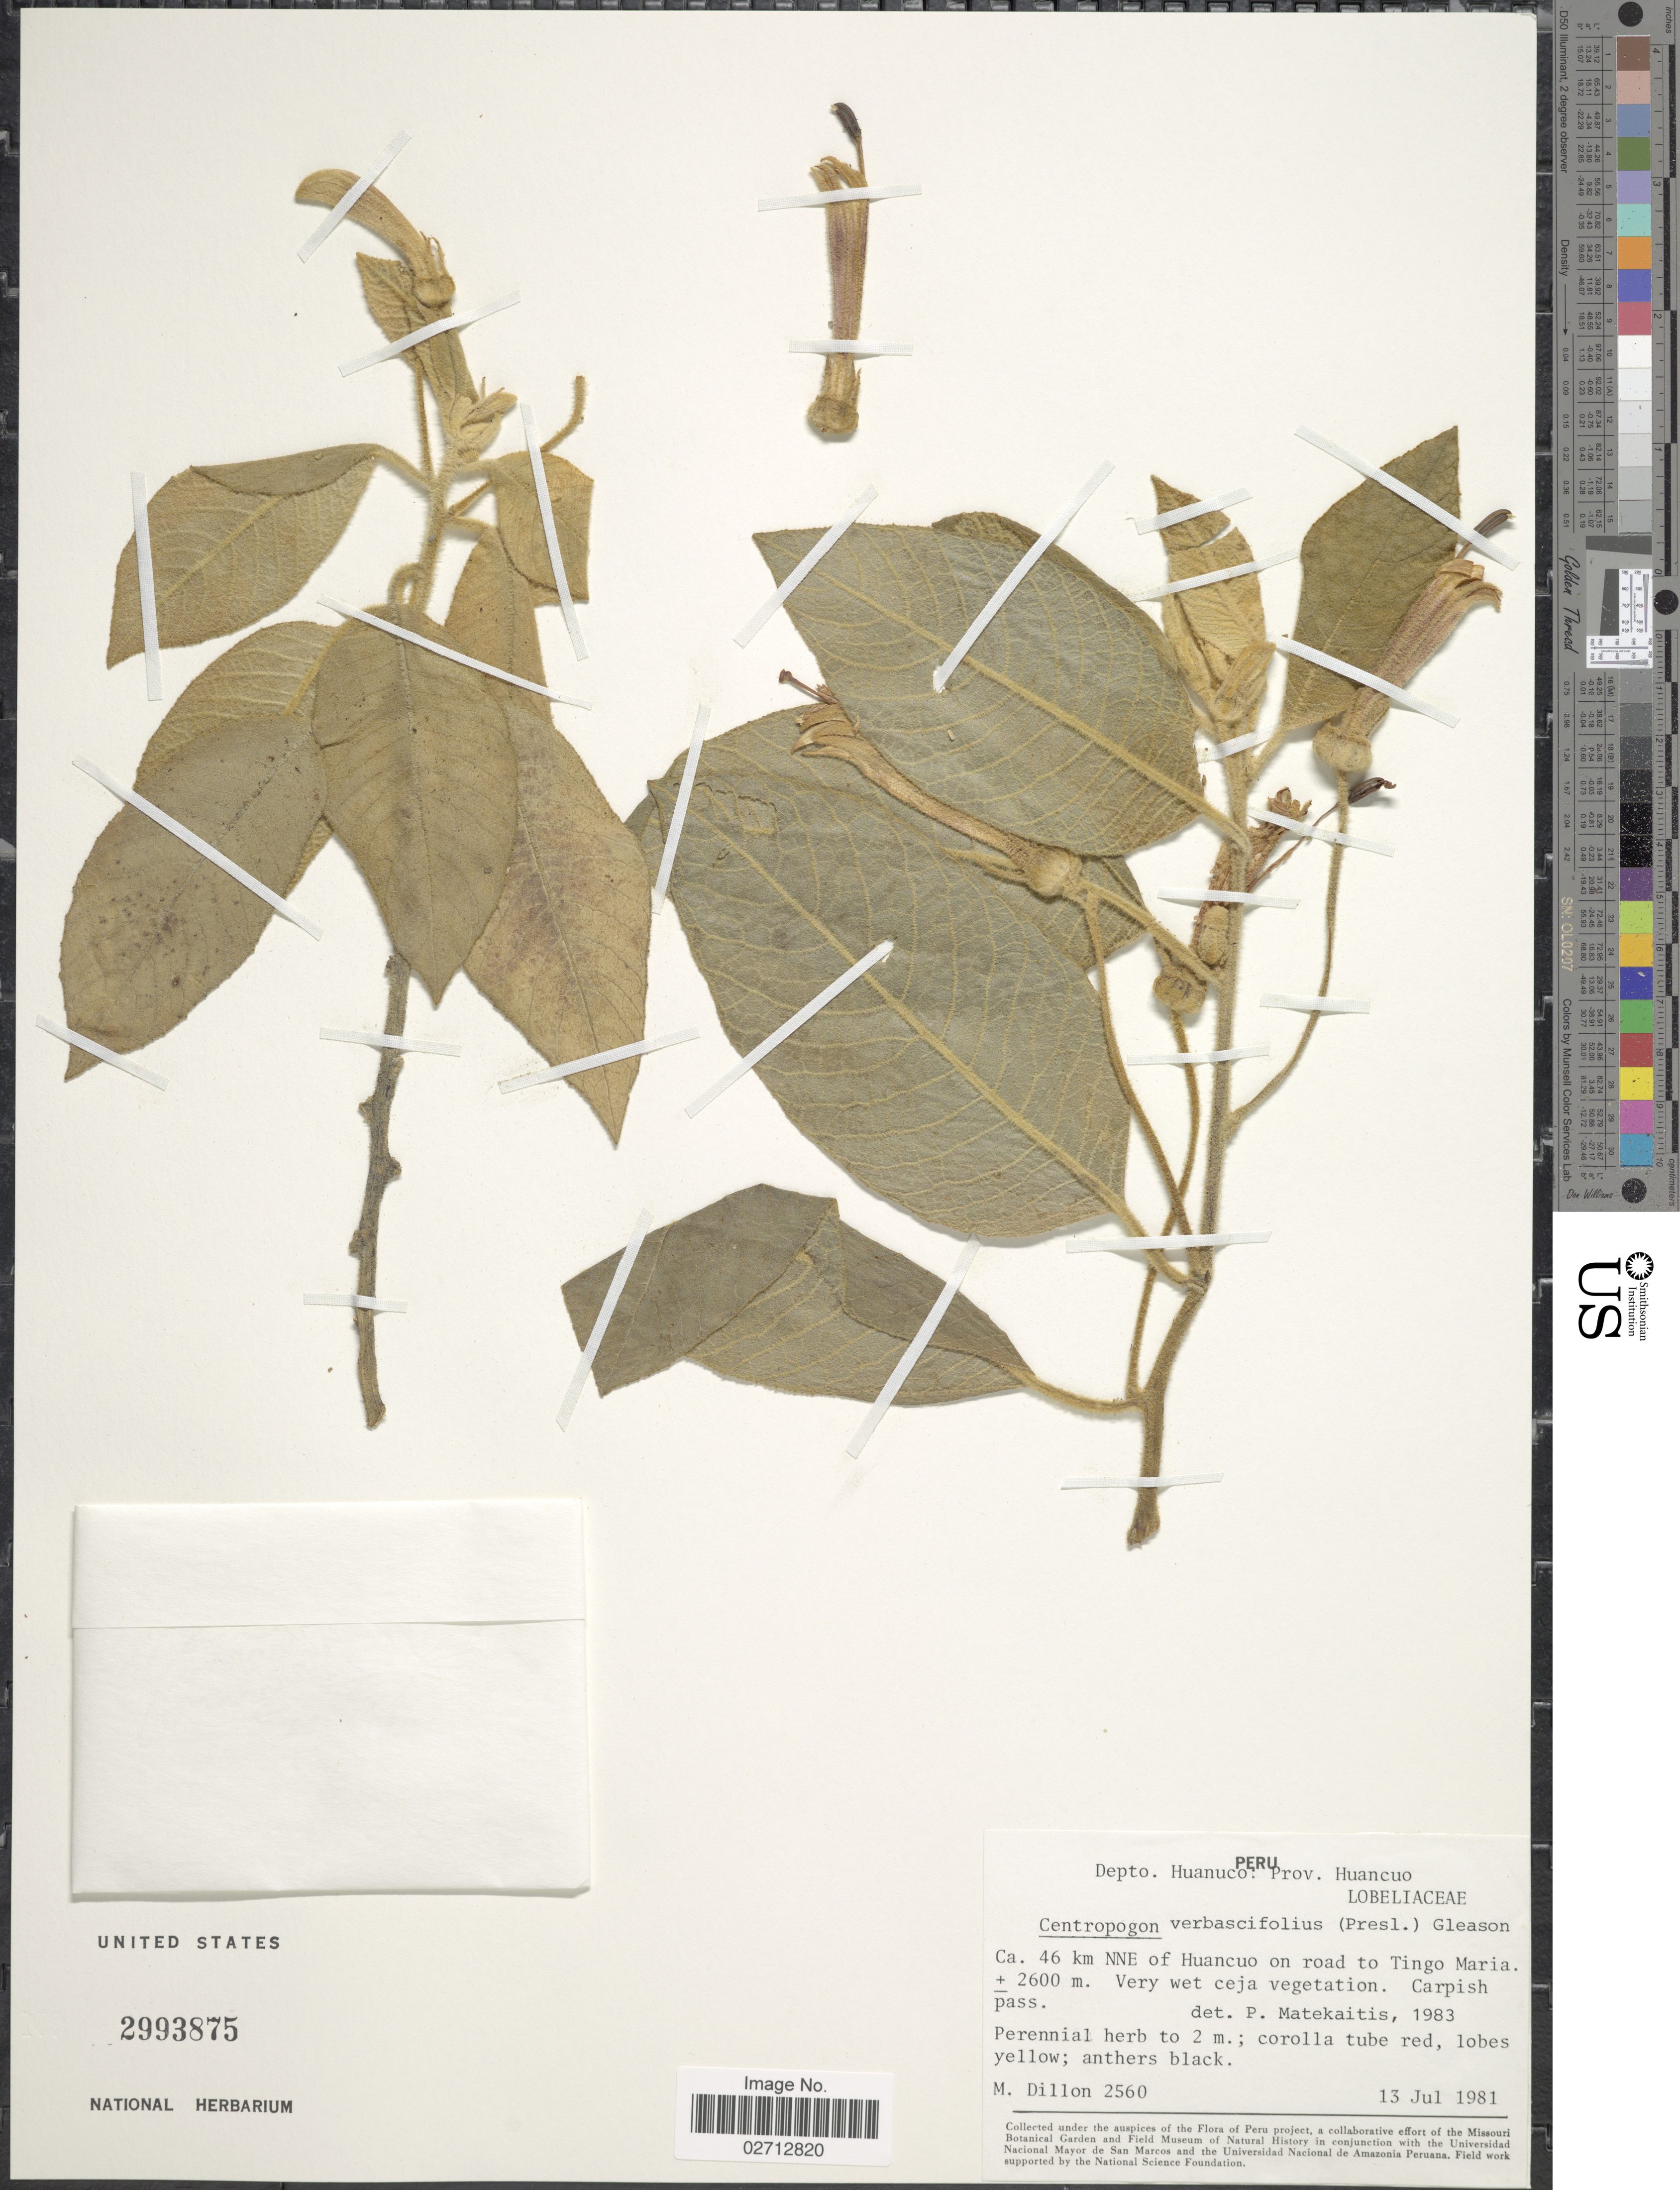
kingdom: Plantae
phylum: Tracheophyta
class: Magnoliopsida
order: Asterales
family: Campanulaceae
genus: Centropogon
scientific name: Centropogon verbascifolius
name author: (C. Presl) Gleason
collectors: M. O. Dillon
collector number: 2560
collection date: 1981-07-13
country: Peru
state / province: Huánuco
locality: Prov. Huancuo. Ca. 46 km NNE of Huancuo on road to Tingo Maria. Carpish Pass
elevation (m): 2600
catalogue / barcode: US 2993875